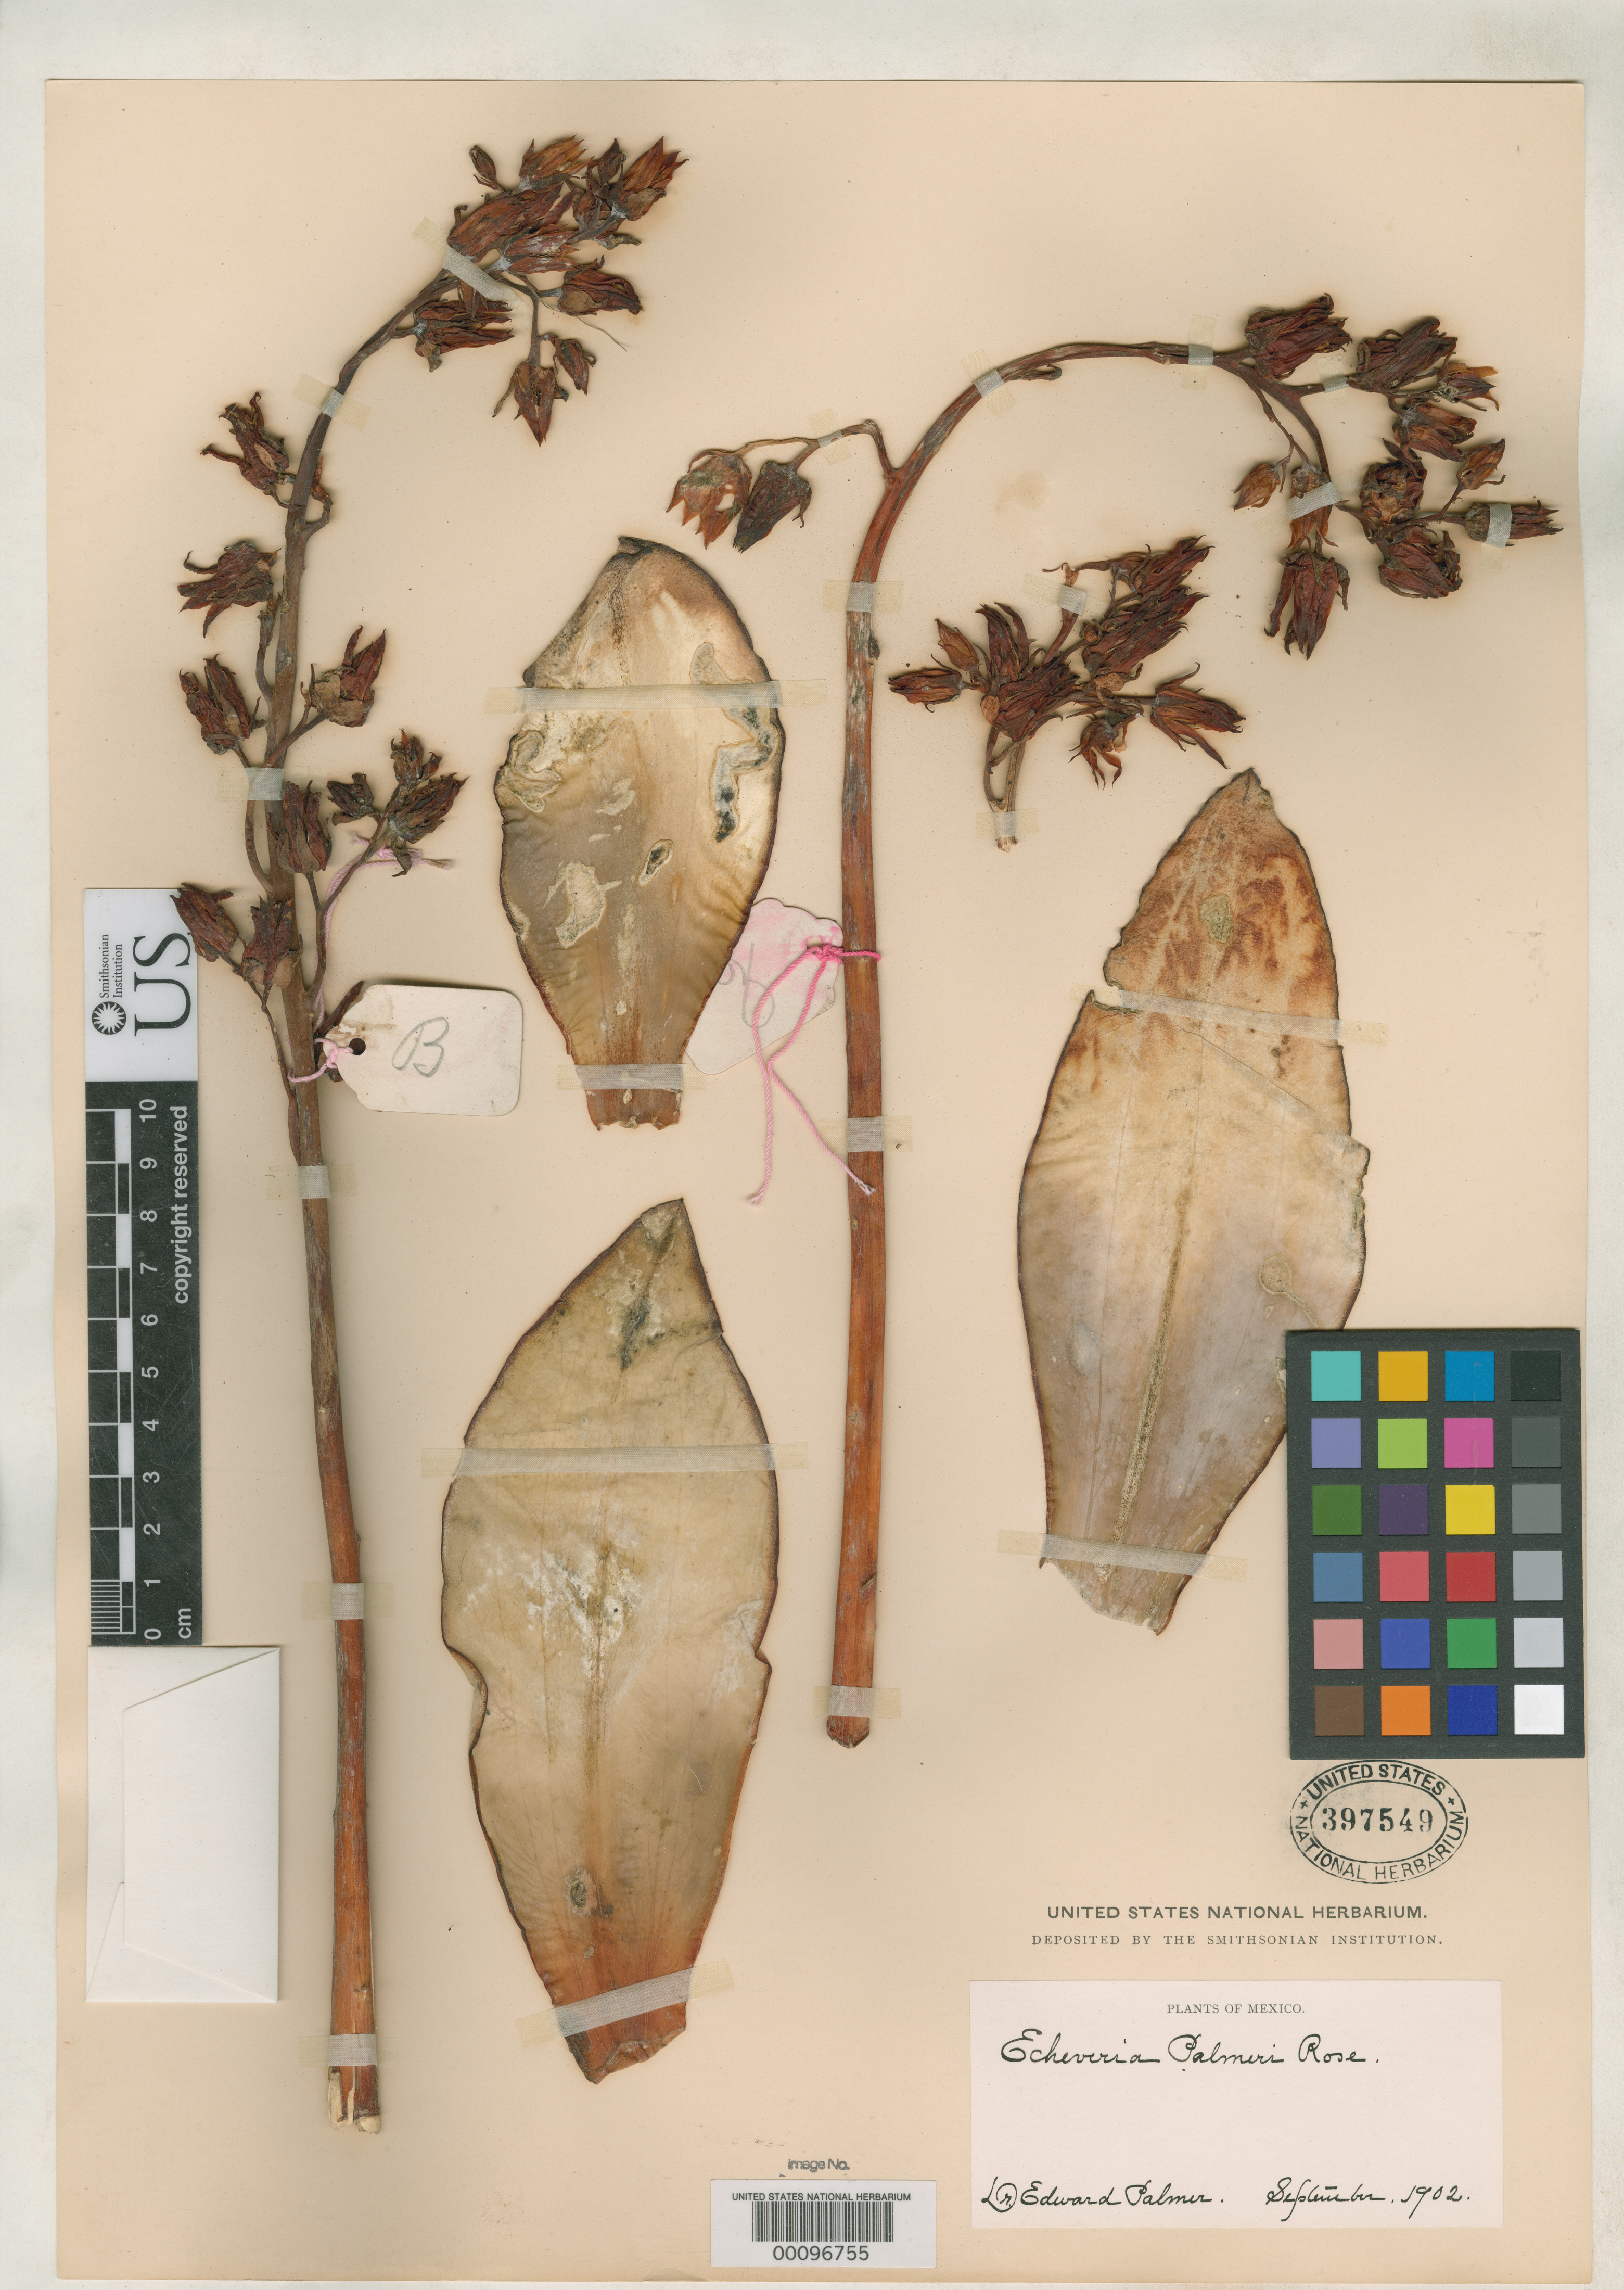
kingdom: Plantae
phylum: Tracheophyta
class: Magnoliopsida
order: Saxifragales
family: Crassulaceae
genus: Echeveria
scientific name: Echeveria palmeri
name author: Rose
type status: Holotype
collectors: E. Palmer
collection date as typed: Sep 1902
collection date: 1902-09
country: Mexico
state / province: San Luis Potosi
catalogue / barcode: US 397549